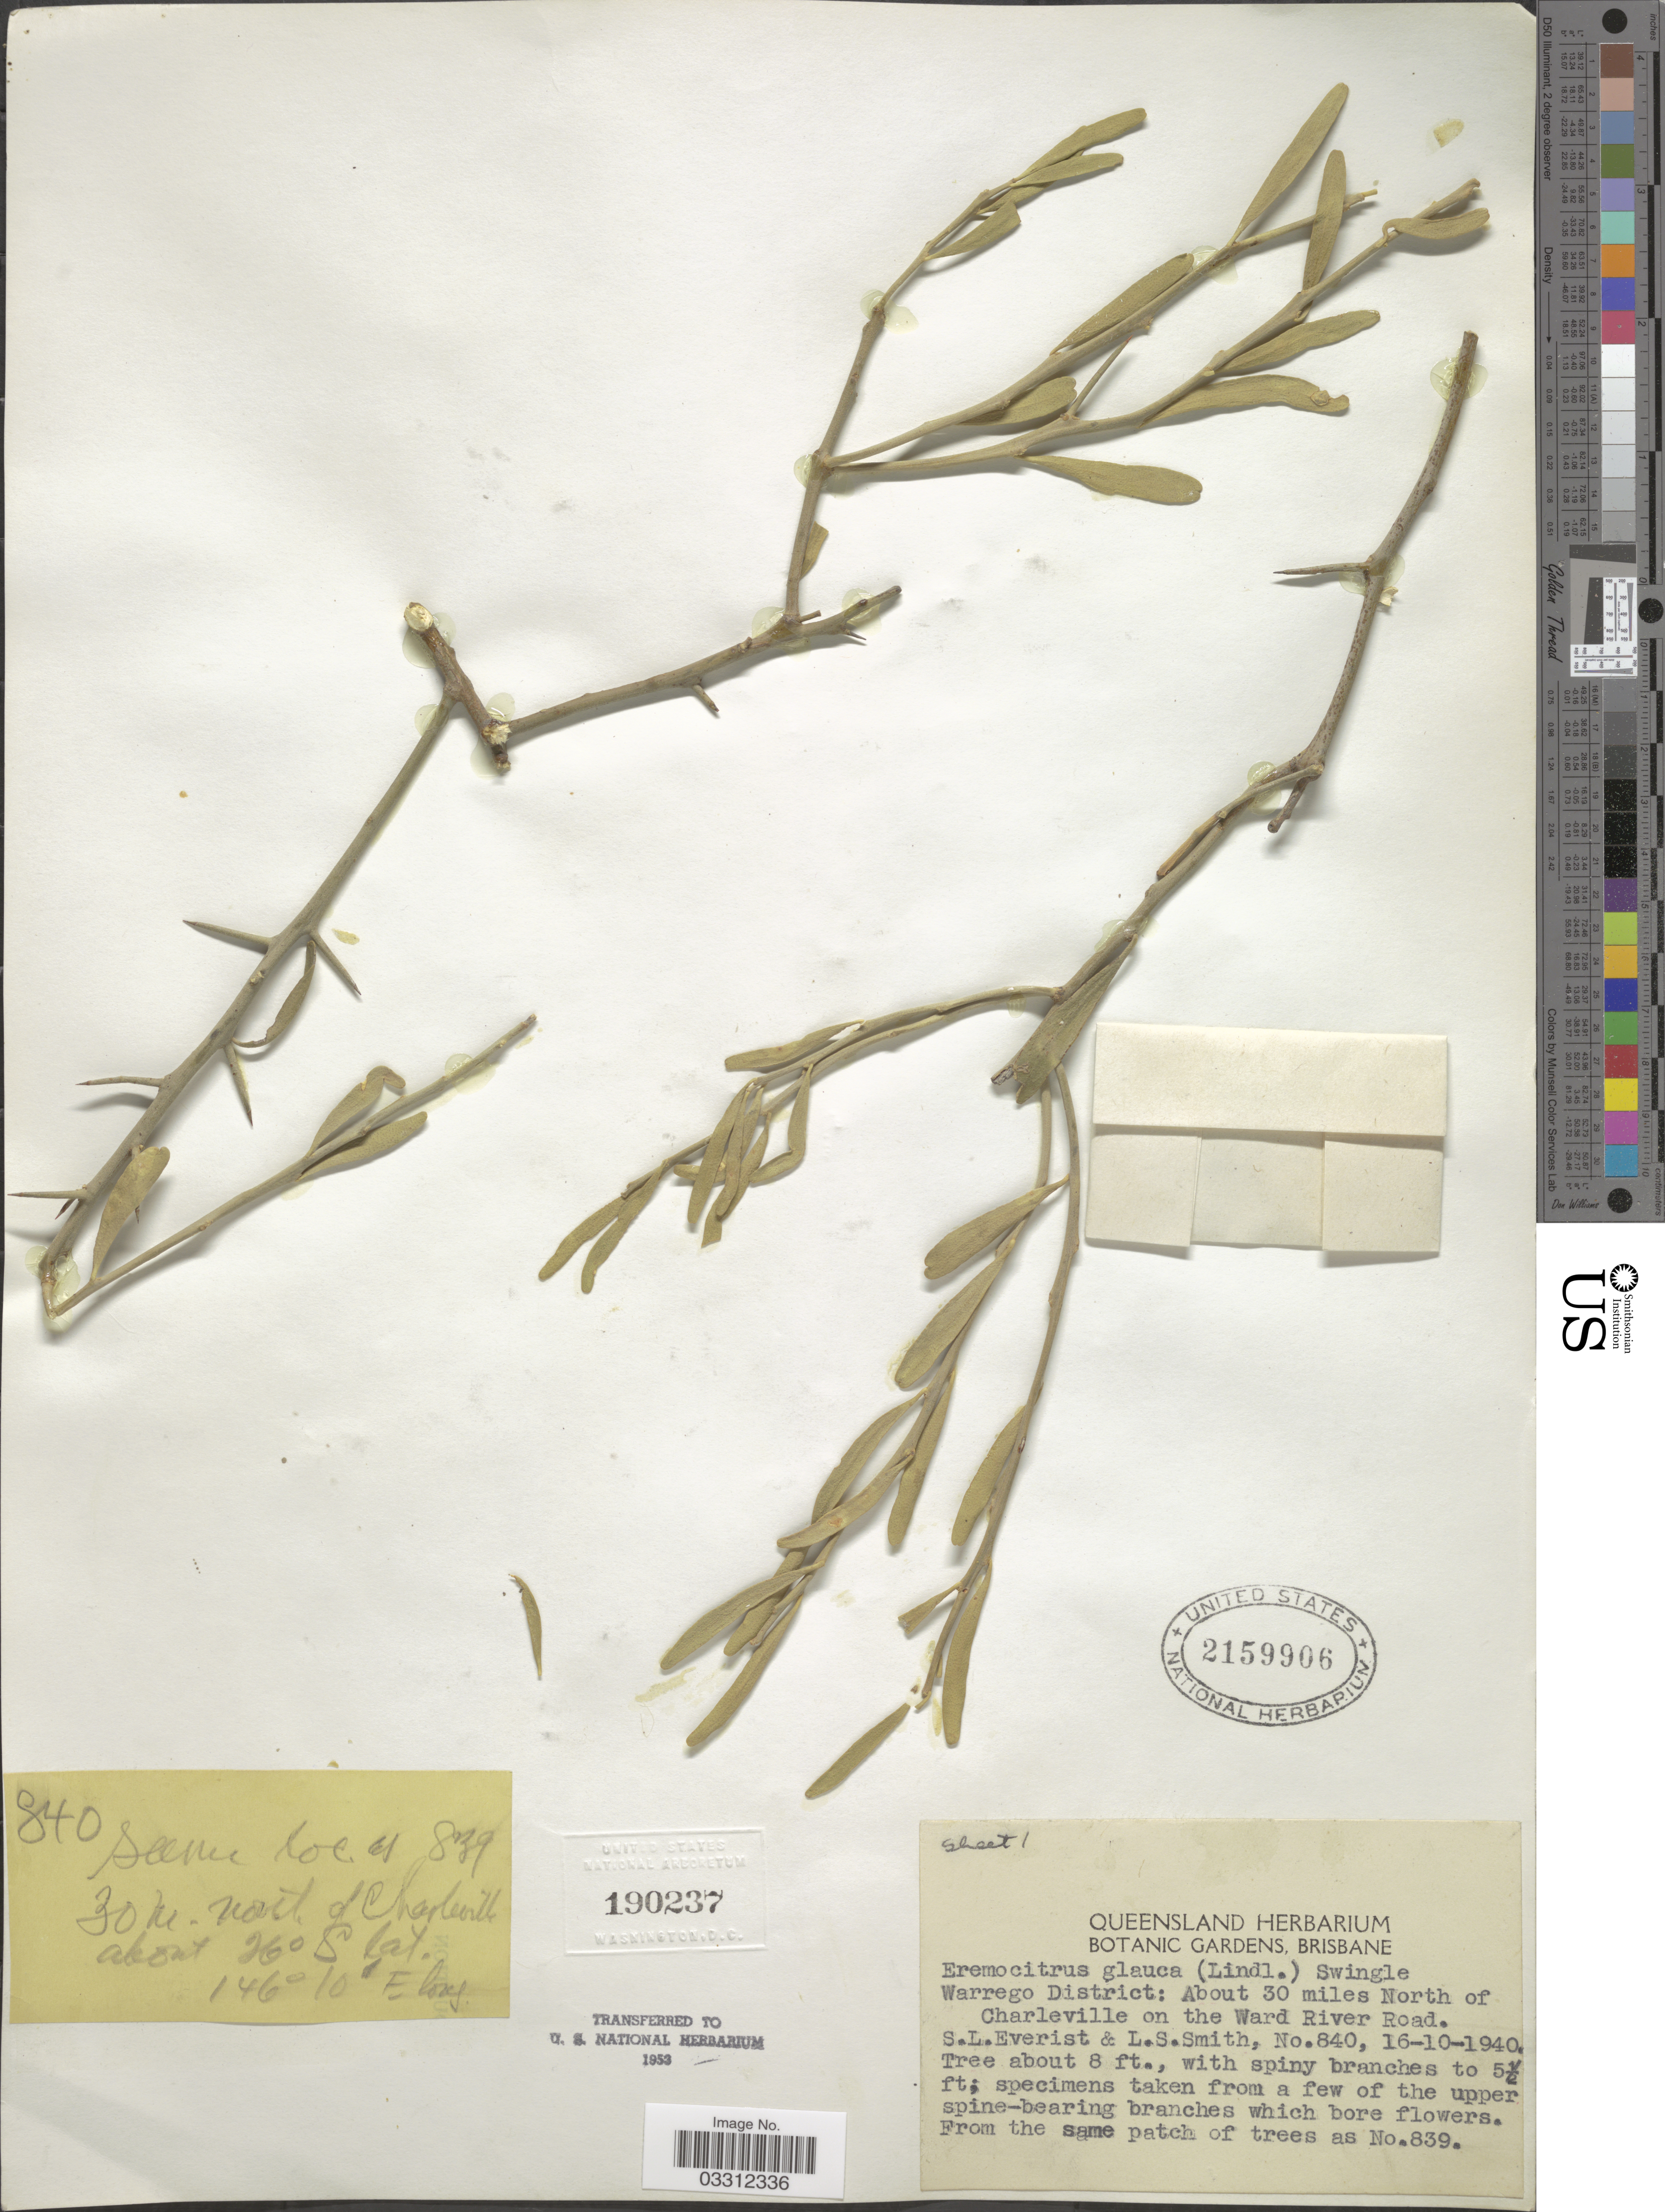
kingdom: Plantae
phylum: Tracheophyta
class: Magnoliopsida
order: Sapindales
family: Rutaceae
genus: Citrus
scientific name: Citrus glauca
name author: (Lindl.) Burkill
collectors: S. Everist & L. Smith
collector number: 840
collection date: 1940-10-16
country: Australia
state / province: Queensland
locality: Warrego District: About 30 miles North of Charleville on the Ward River Road.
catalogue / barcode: US 2159906